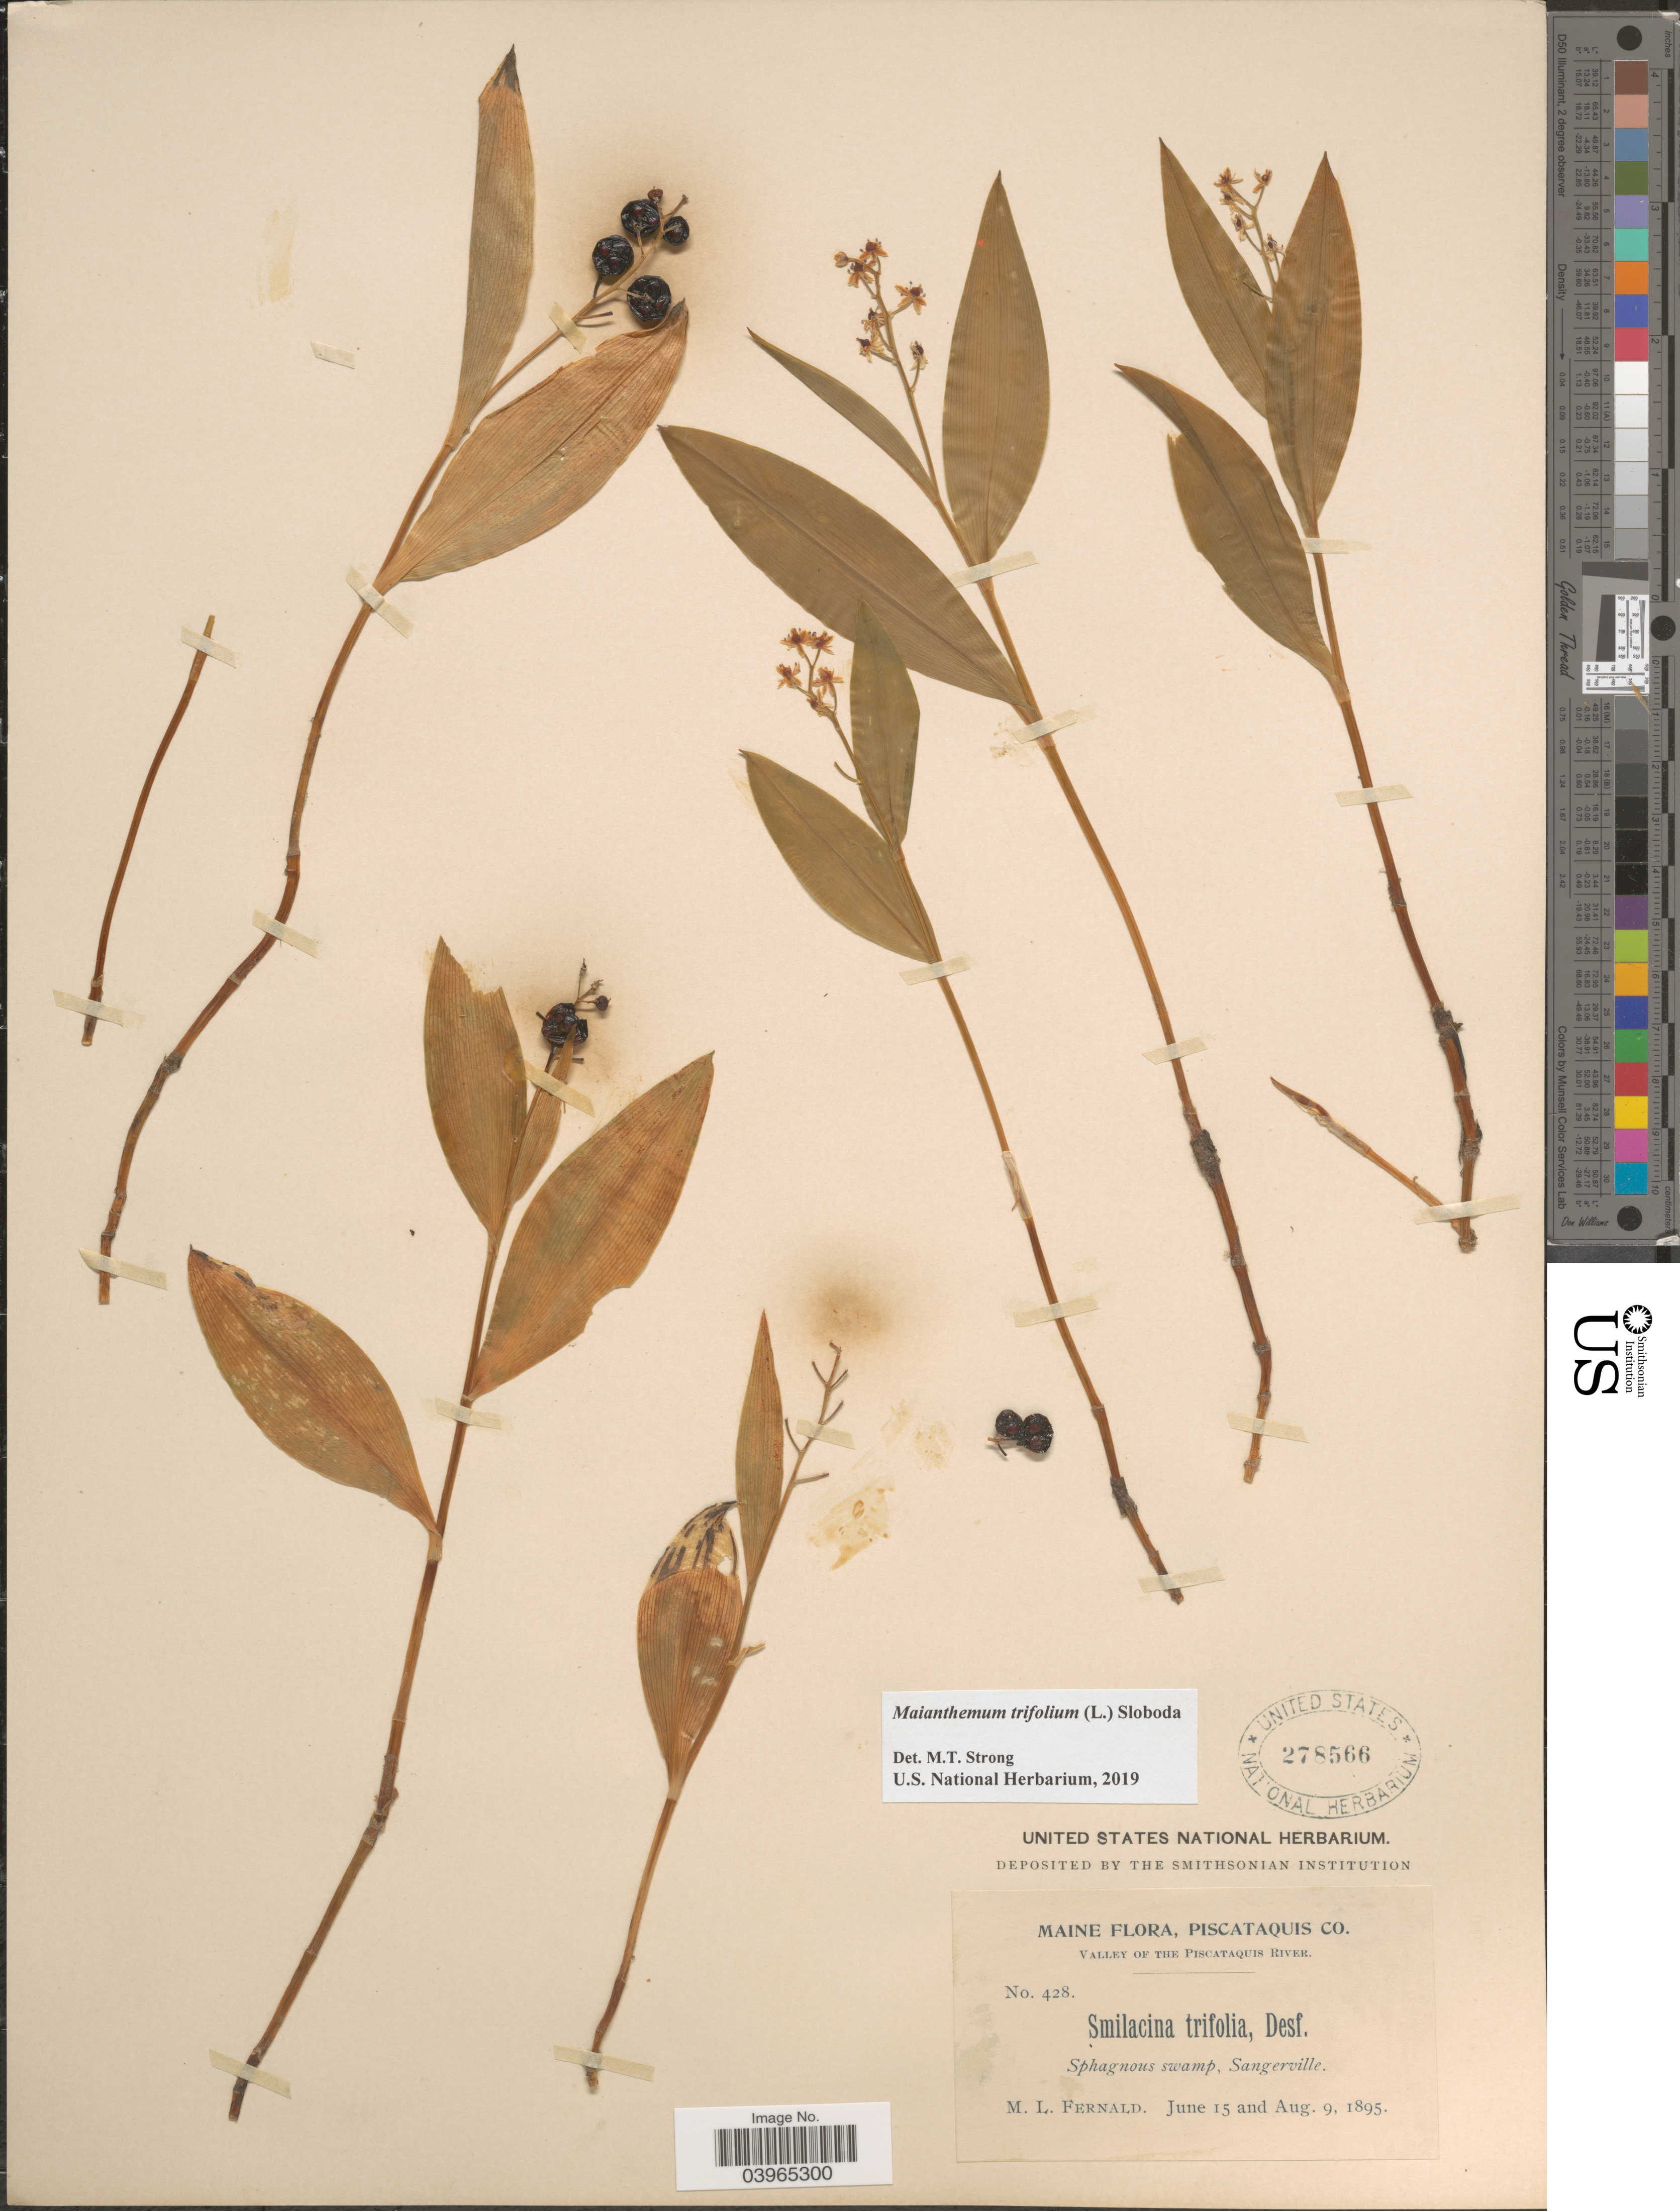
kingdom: Plantae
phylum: Tracheophyta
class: Liliopsida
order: Asparagales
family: Asparagaceae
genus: Maianthemum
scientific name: Maianthemum trifolium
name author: (L.) Sloboda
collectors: M. L. Fernald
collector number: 428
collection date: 1895-06-15/1895-08-09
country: United States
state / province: Maine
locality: Piscataquis Co., Valley of the Piscataquis River. Sangerville.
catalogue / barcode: US 278566